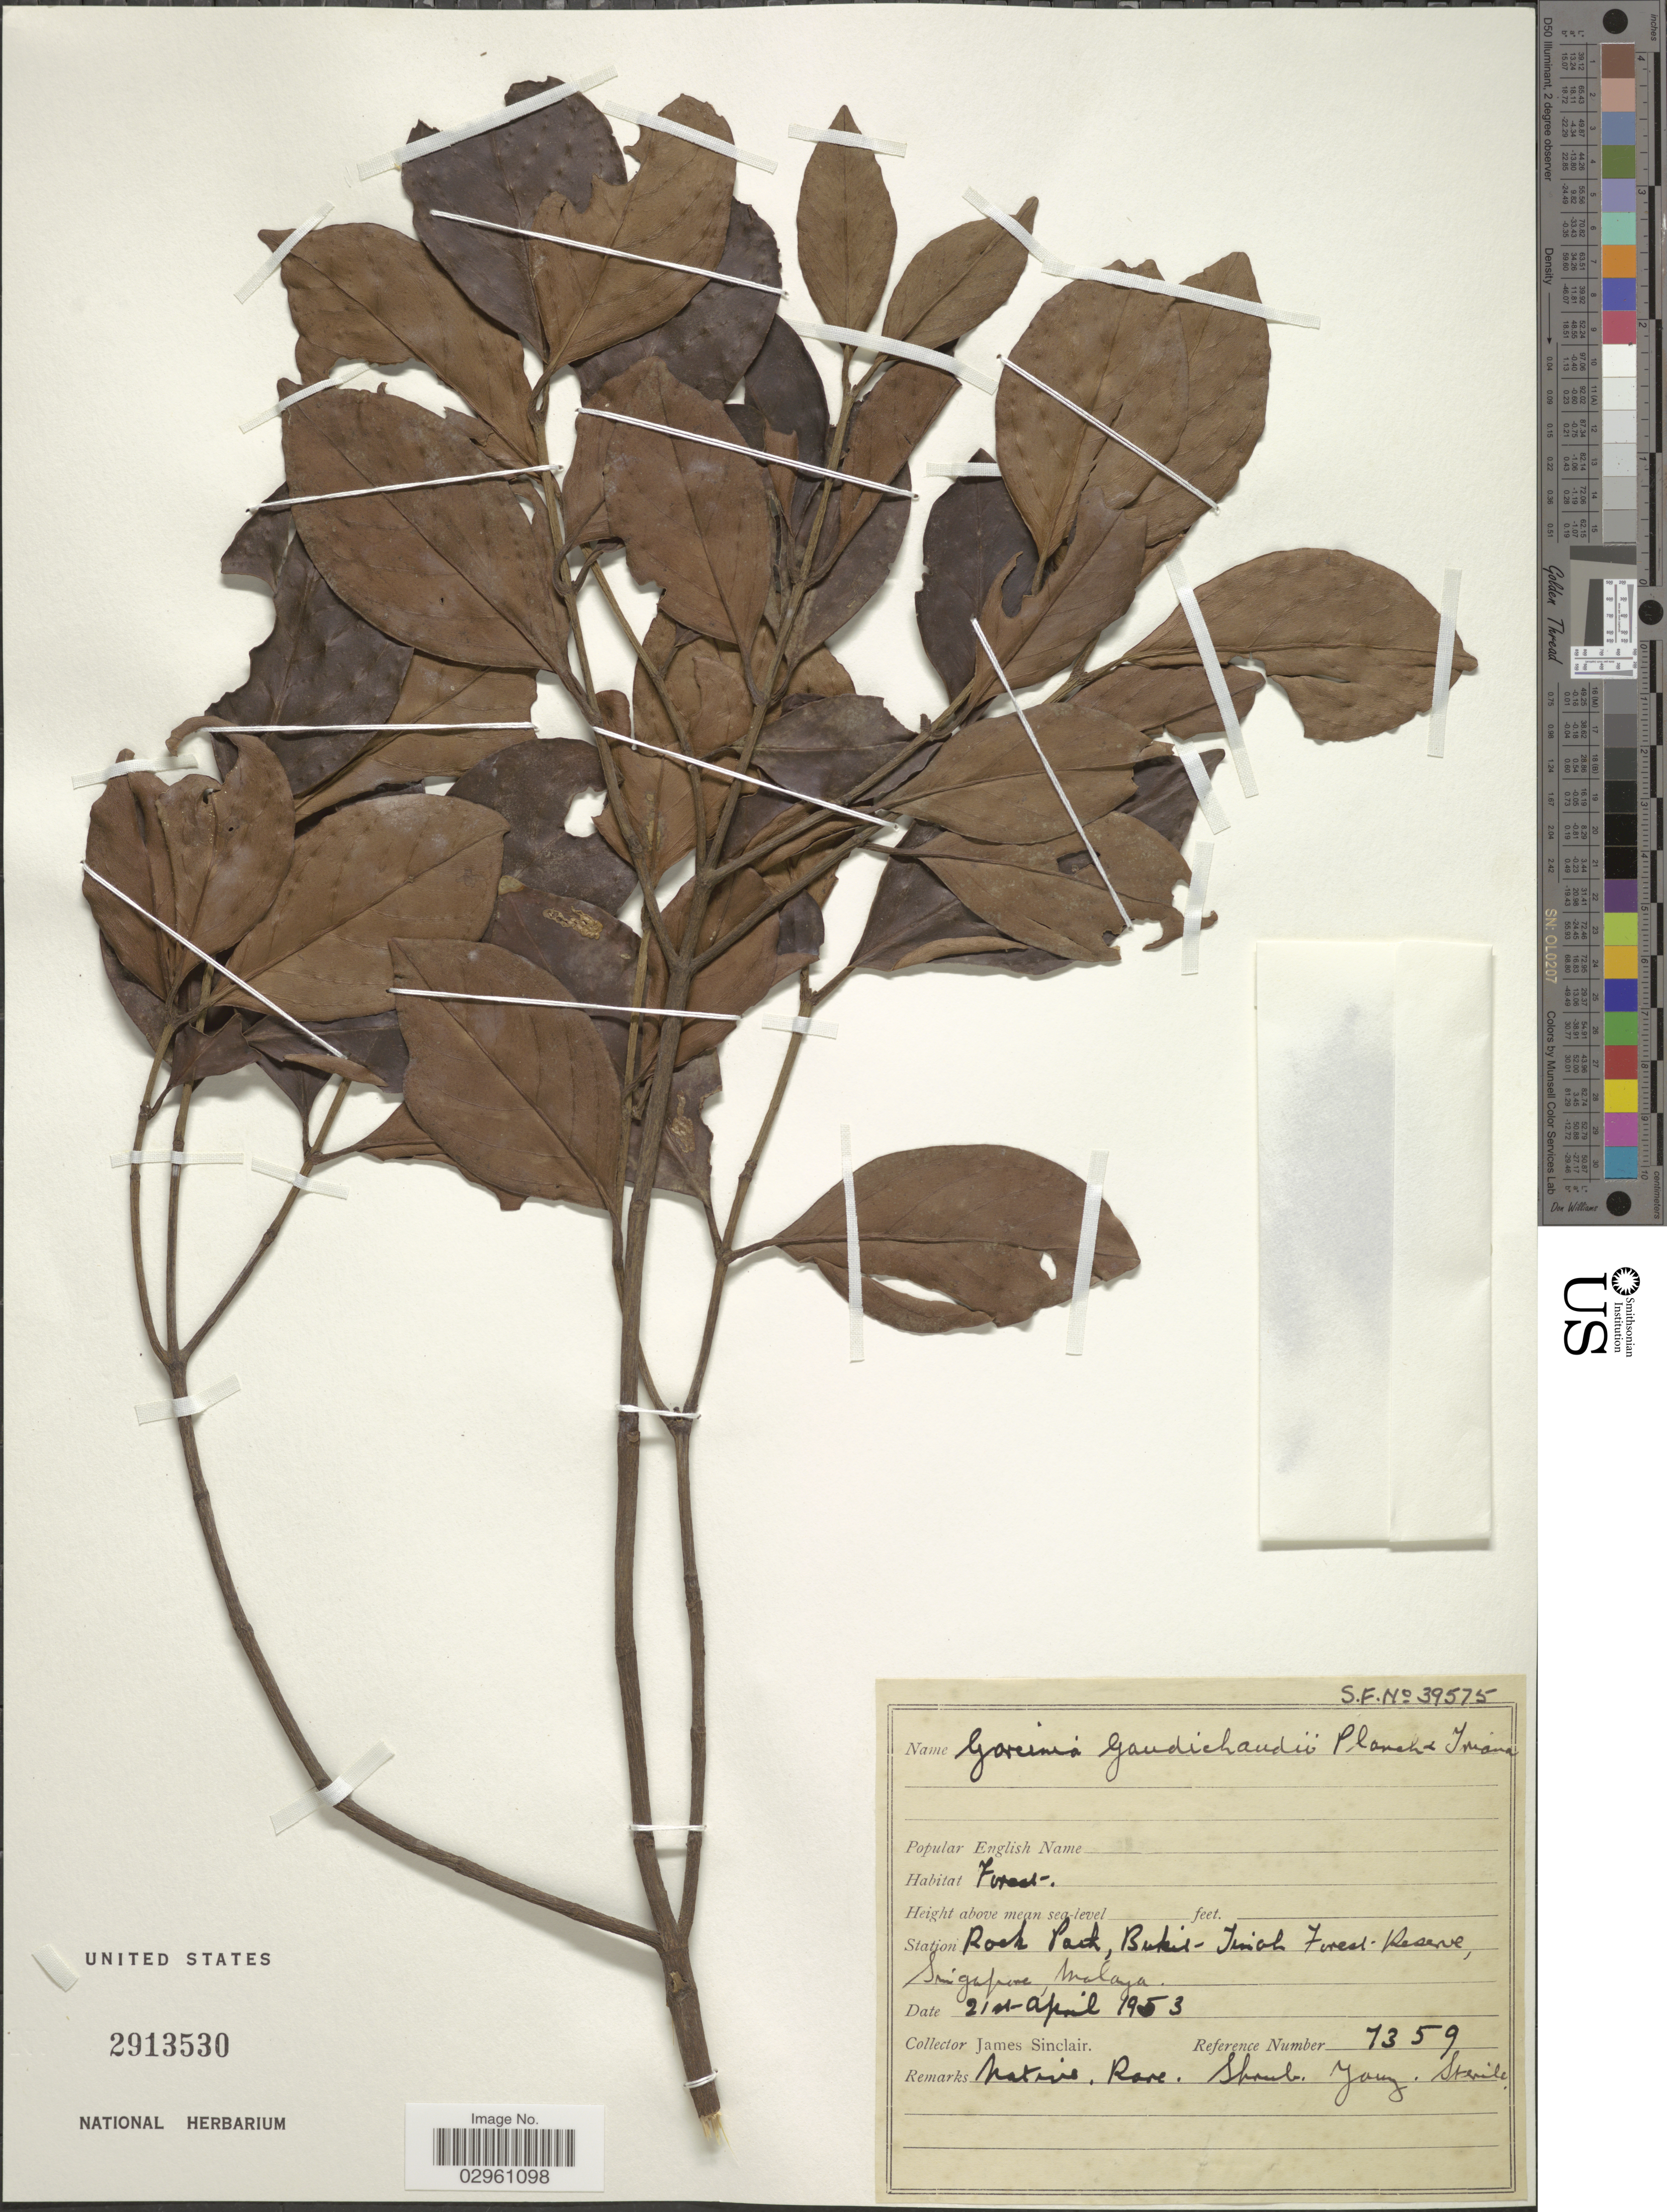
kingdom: Plantae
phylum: Tracheophyta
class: Magnoliopsida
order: Malpighiales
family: Clusiaceae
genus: Garcinia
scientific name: Garcinia gaudichaudii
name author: Planch. & Triana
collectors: J. Sinclair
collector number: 7359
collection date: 1953-04-21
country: Singapore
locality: Station Rock Path, Bukit-Timah Forest-Reserve, Singapore, Malaya.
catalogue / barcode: US 2913530